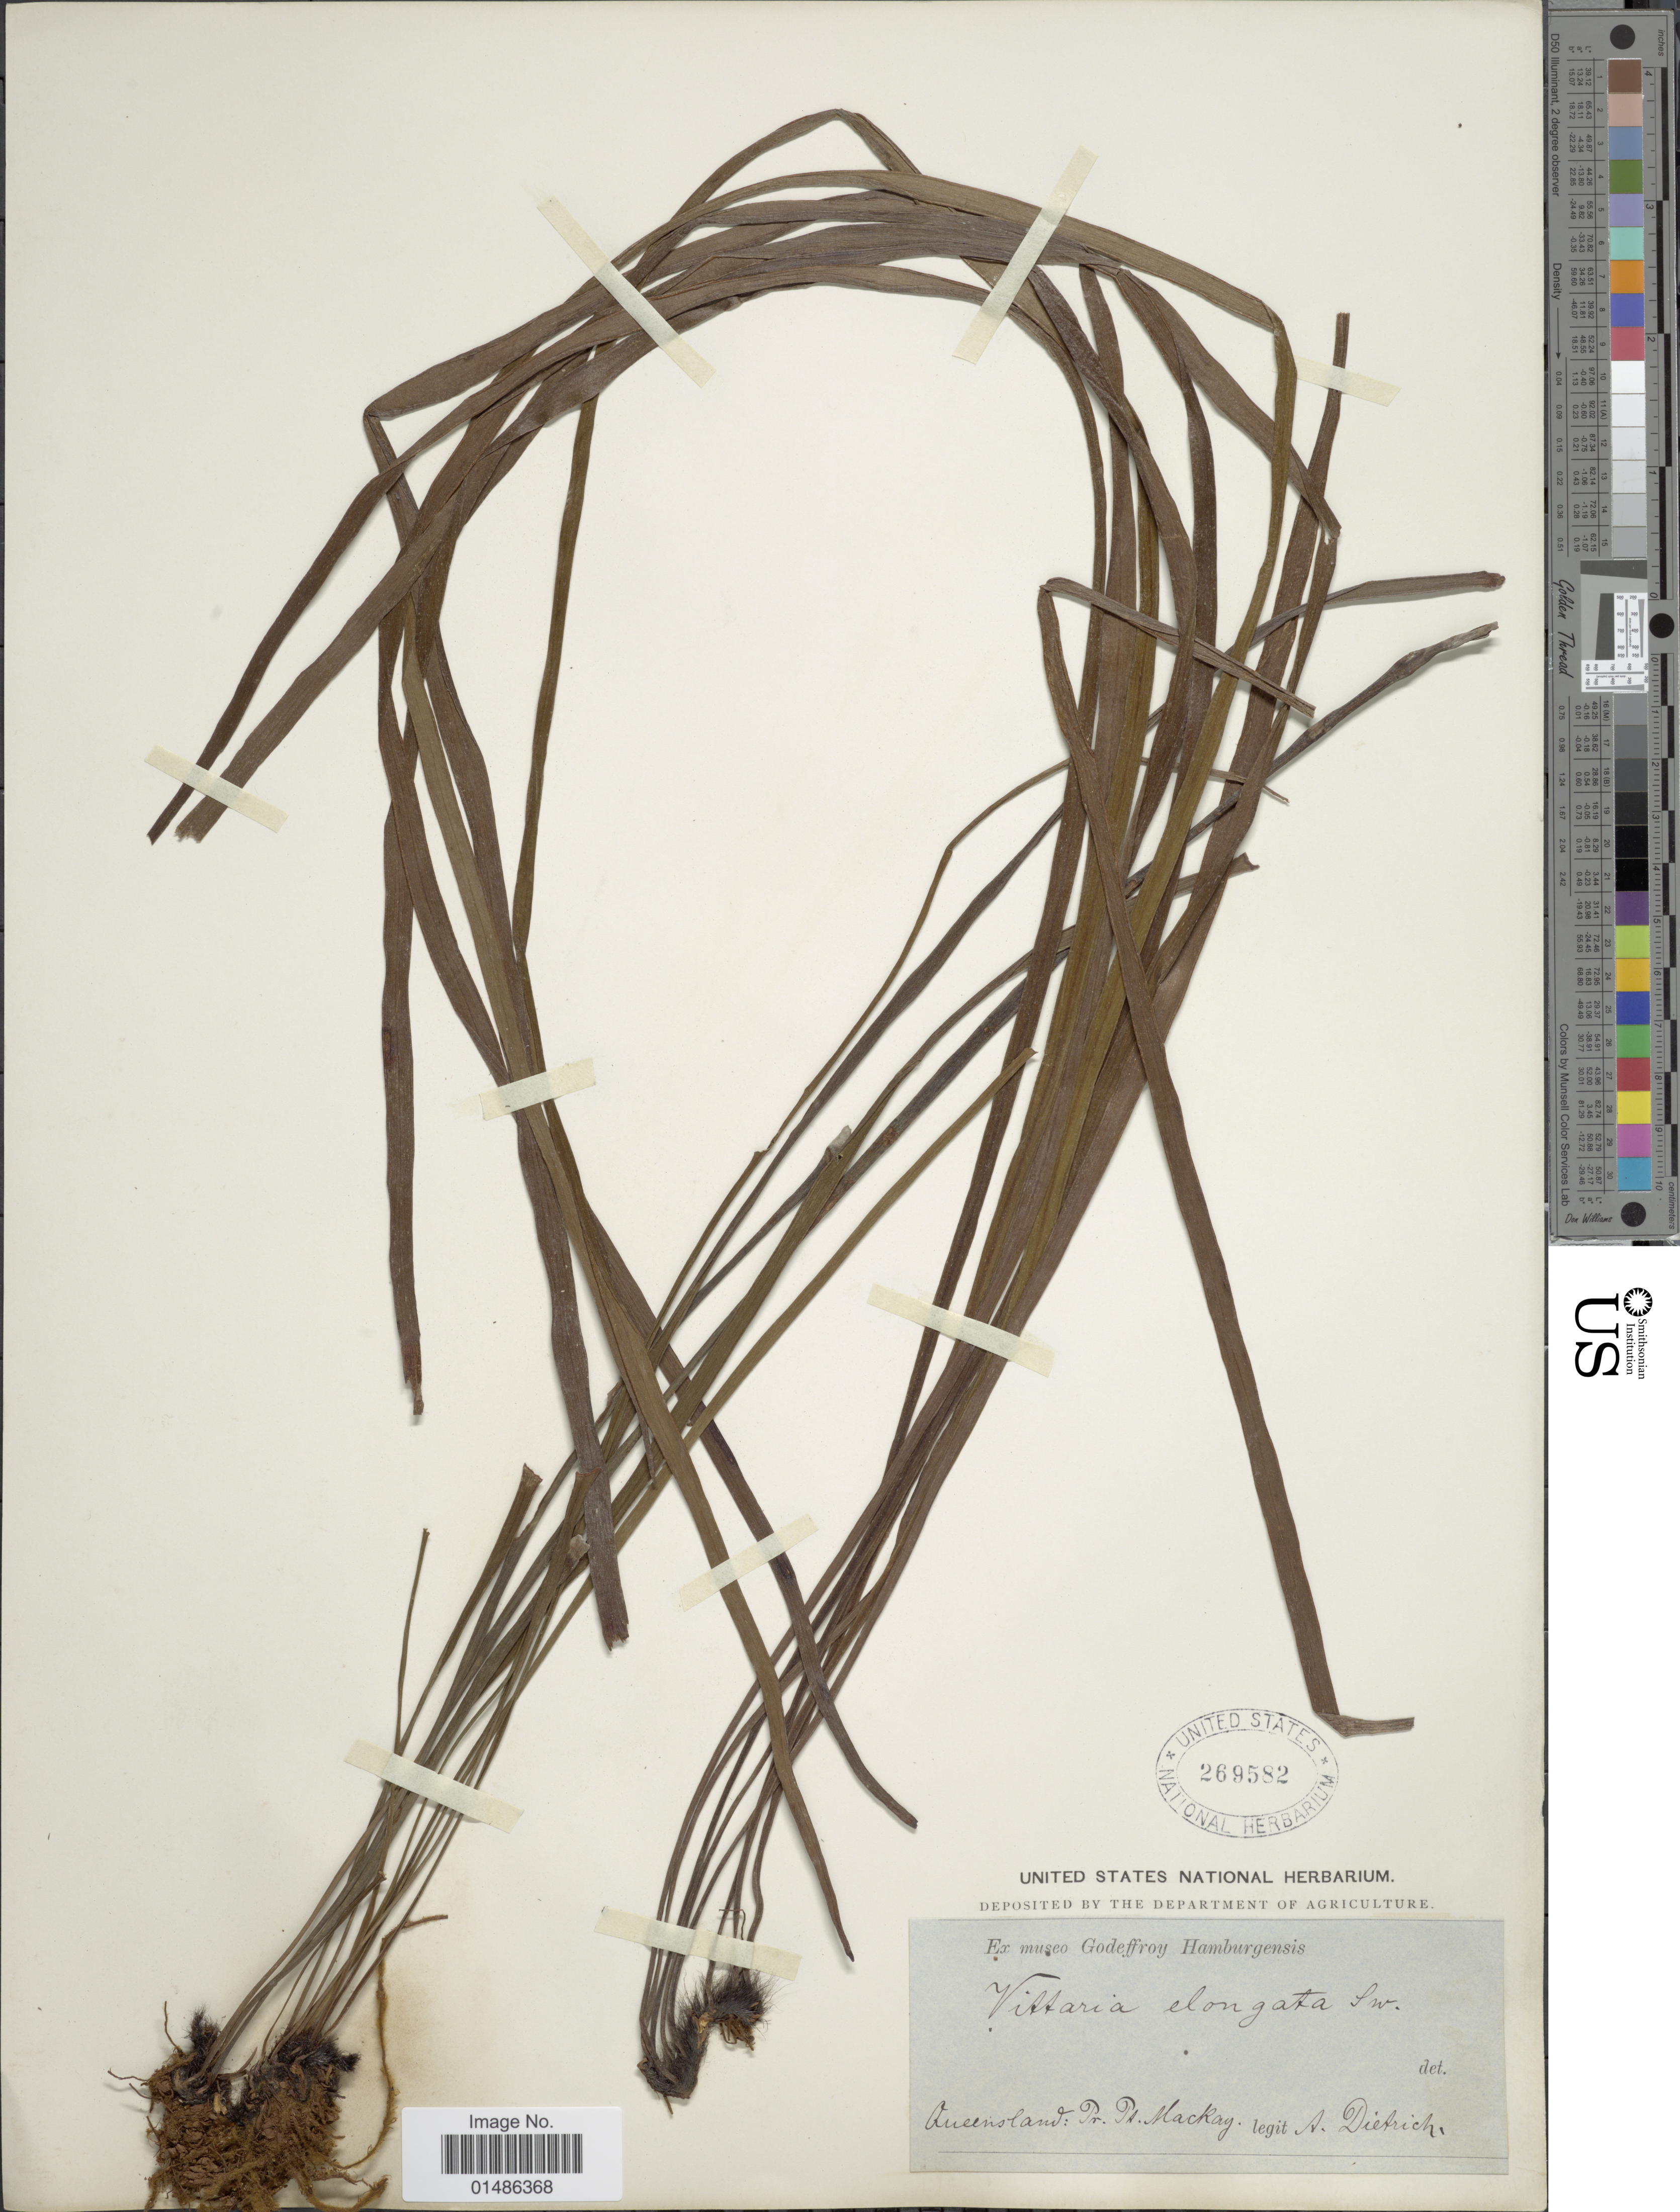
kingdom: Plantae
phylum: Tracheophyta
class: Polypodiopsida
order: Polypodiales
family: Pteridaceae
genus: Haplopteris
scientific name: Haplopteris elongata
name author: (Sw.) Crane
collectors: A. Dietrich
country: Australia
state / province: Queensland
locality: Pr. Pt. Mackay.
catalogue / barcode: US 269582